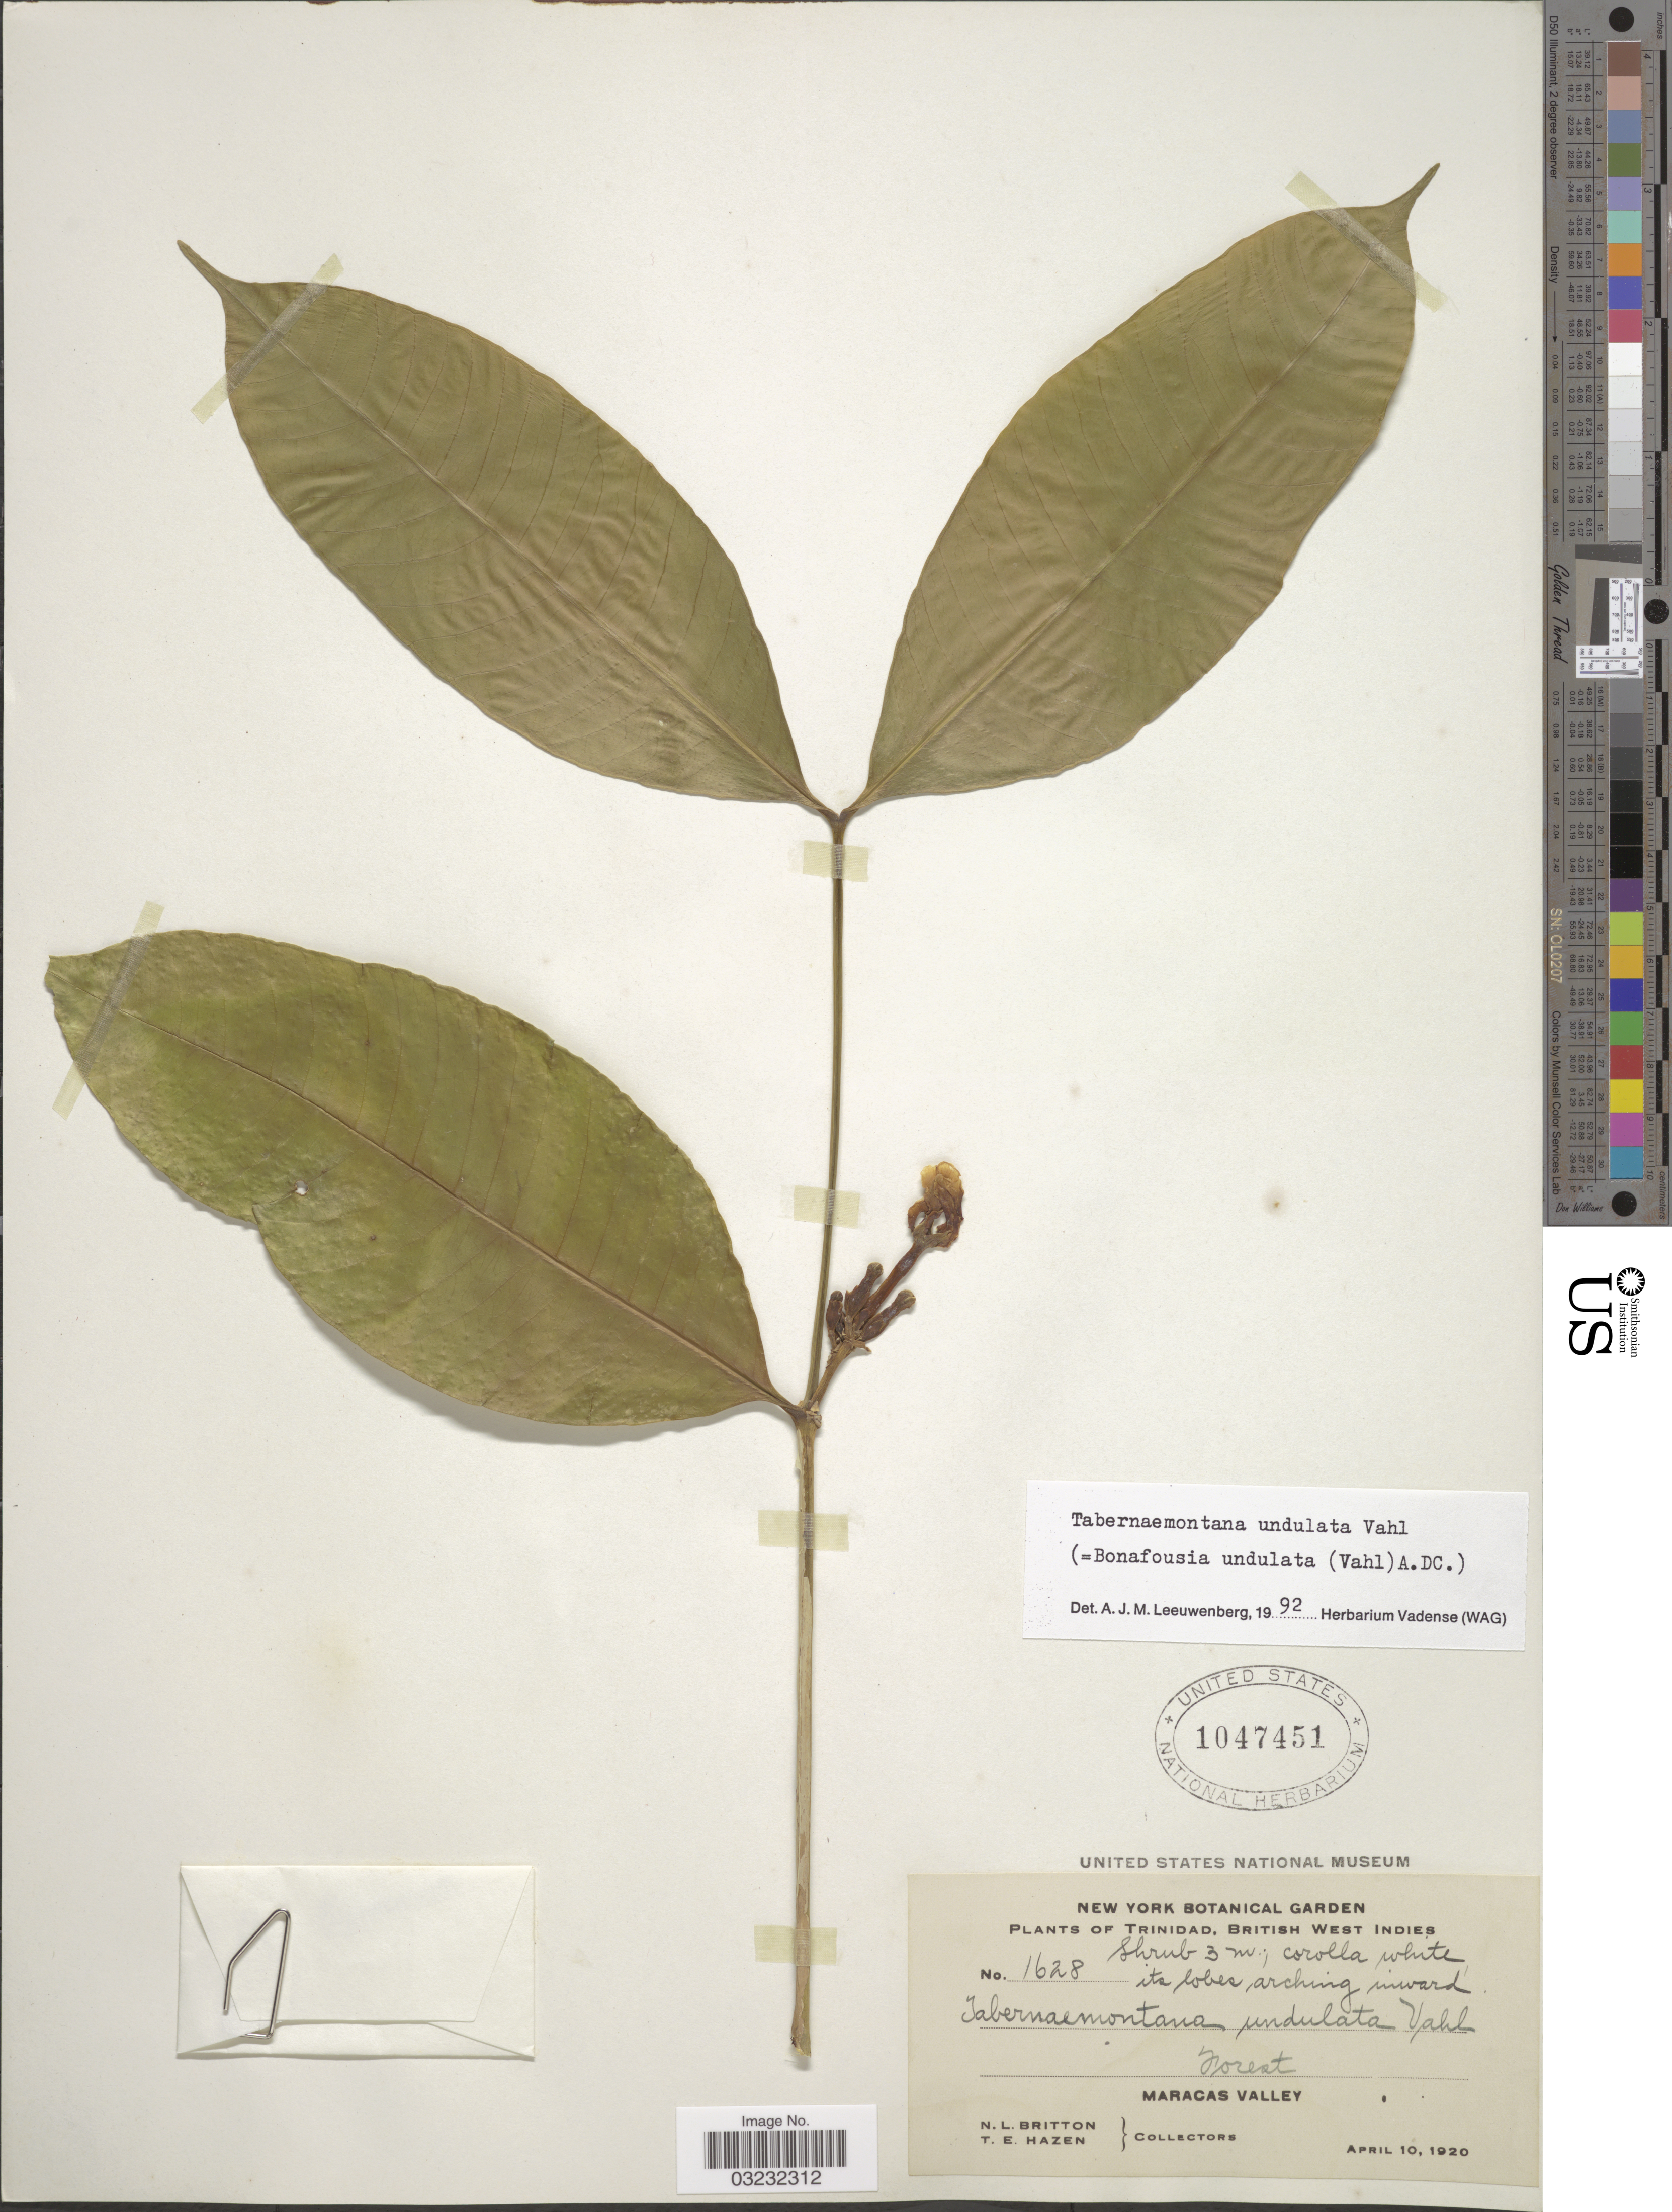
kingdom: Plantae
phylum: Tracheophyta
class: Magnoliopsida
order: Gentianales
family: Apocynaceae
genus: Tabernaemontana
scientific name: Tabernaemontana undulata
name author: Vahl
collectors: N. Britton & T. E. Hazen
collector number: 1628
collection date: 1920-04-10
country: Trinidad and Tobago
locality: Trinidad, British West Indies, Maracas Valley.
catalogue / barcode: US 1047451